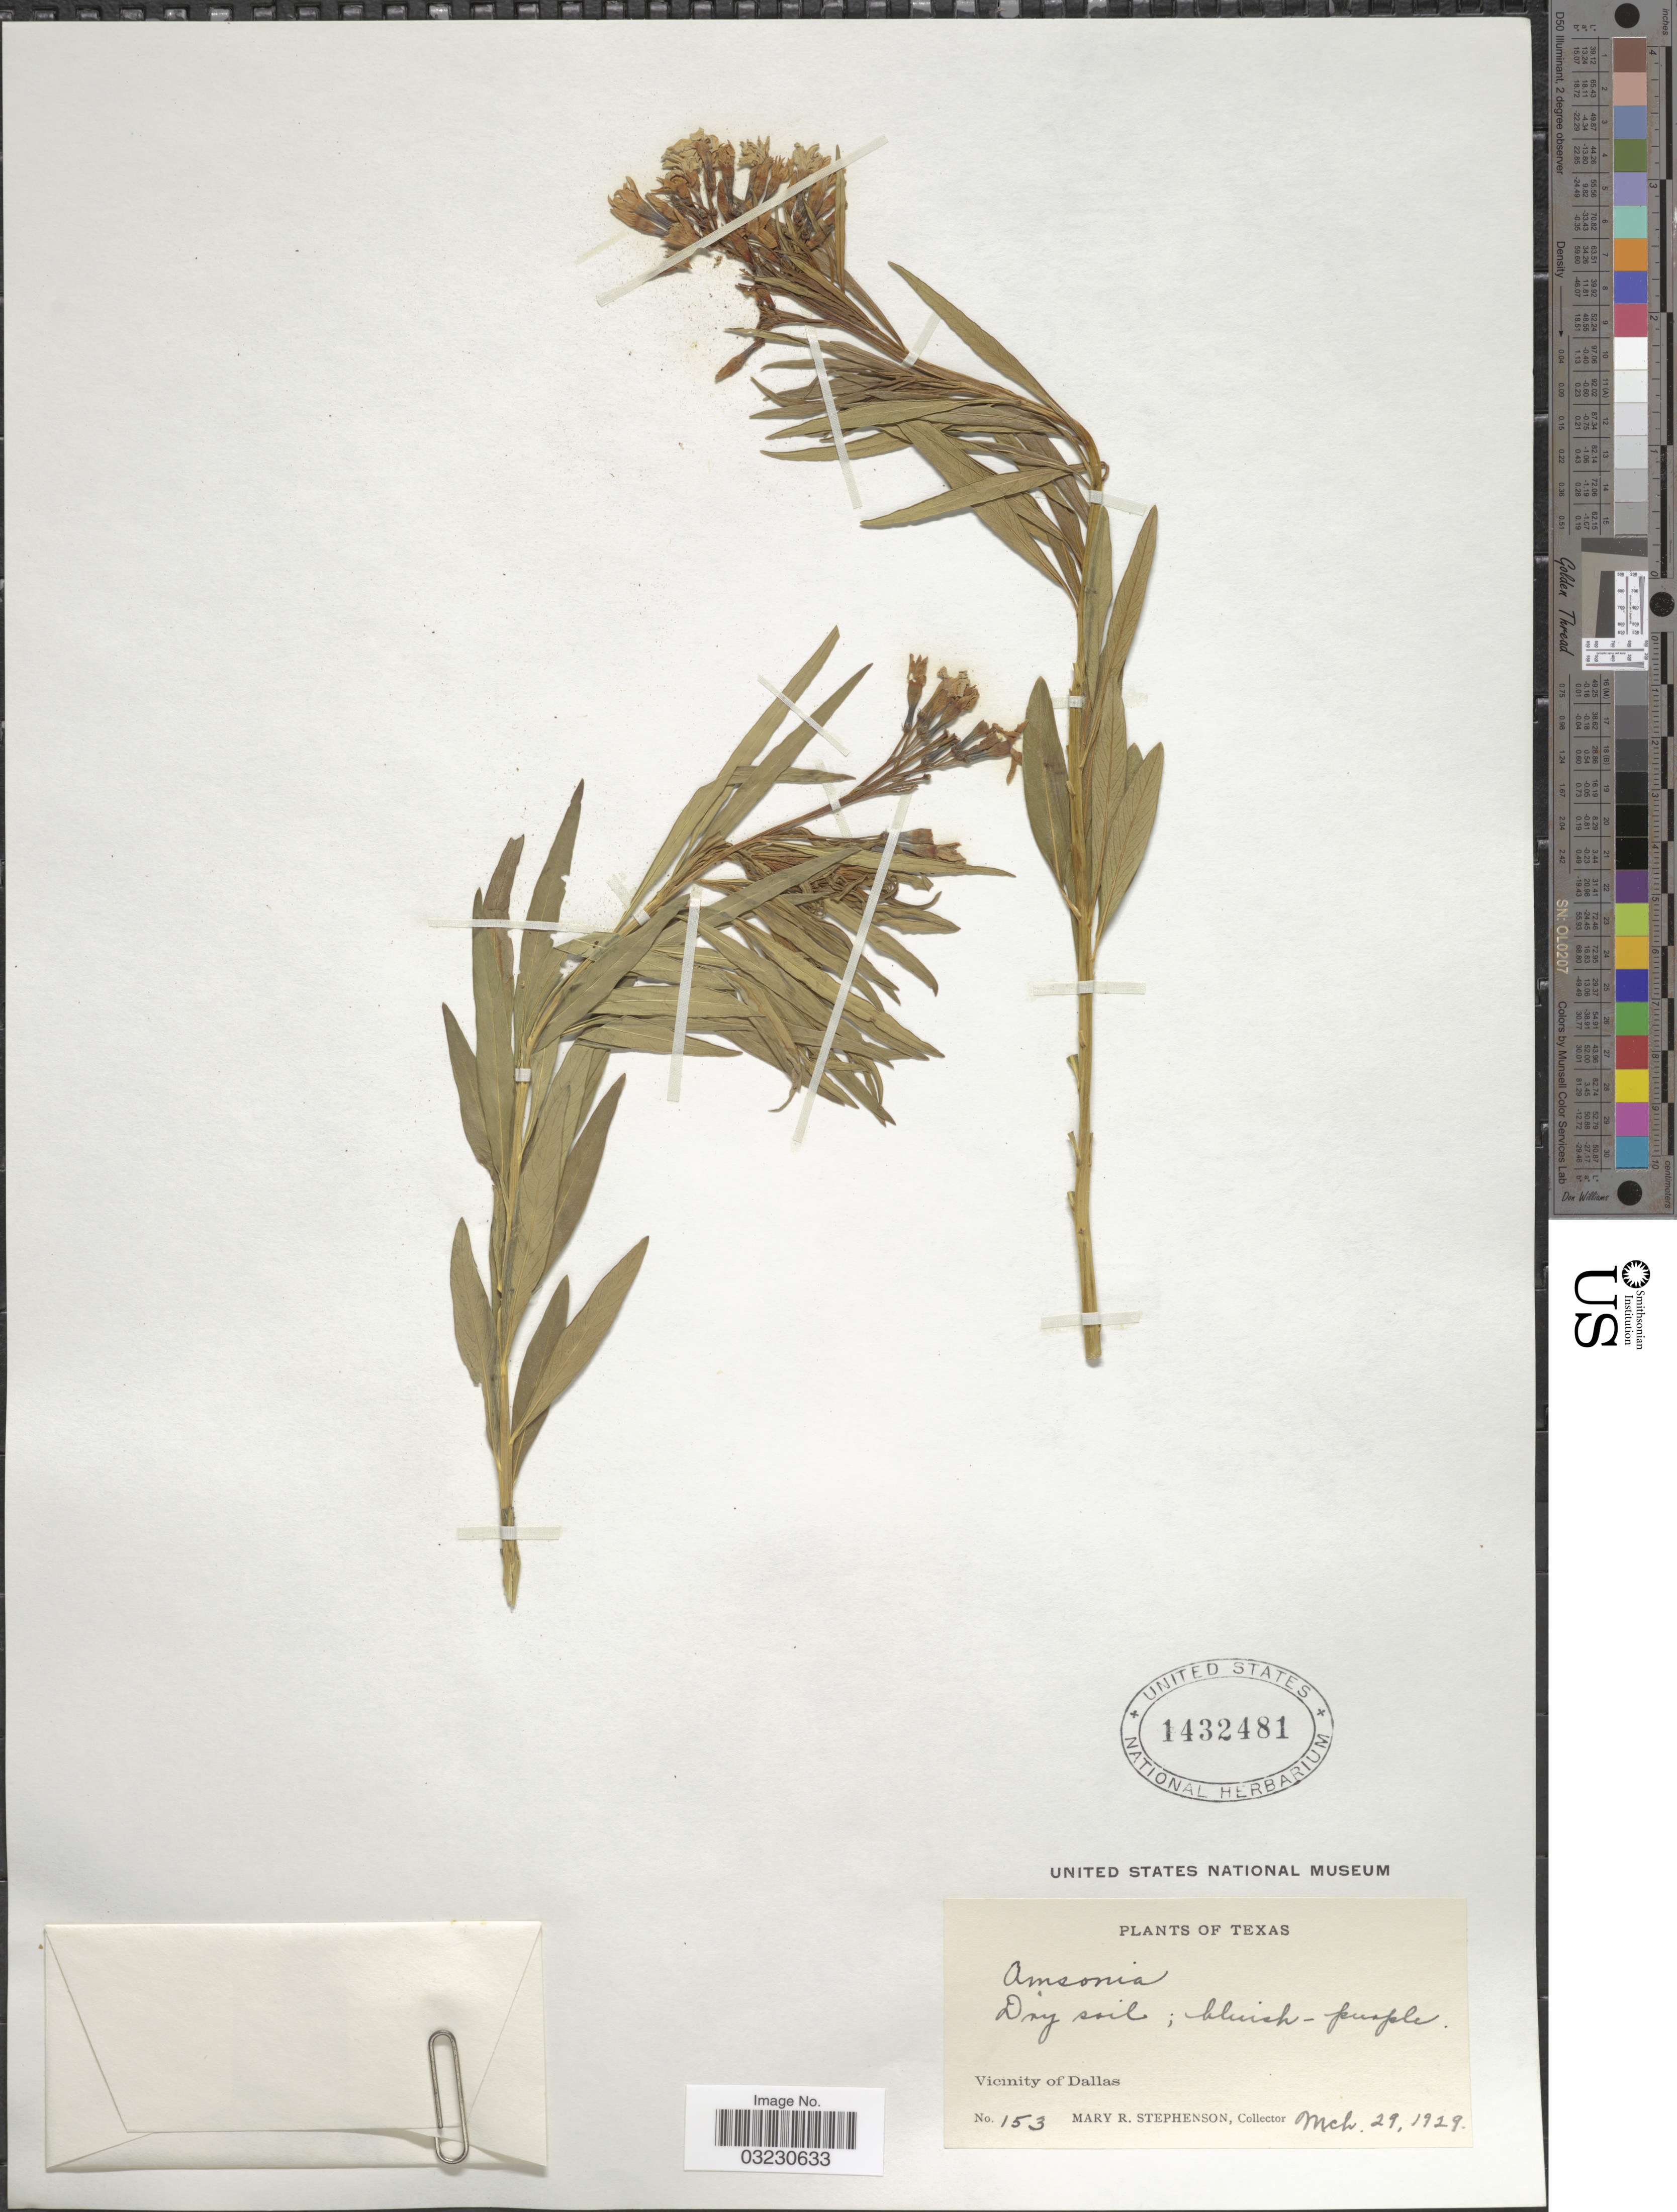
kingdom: Plantae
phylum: Tracheophyta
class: Magnoliopsida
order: Gentianales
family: Apocynaceae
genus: Amsonia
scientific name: Amsonia tenuifolia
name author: (Raf.) R.A. Harper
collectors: M. Stephenson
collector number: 153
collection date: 1929-03-29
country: United States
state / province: Texas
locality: Vicinity of Dallas.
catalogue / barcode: US 1432481